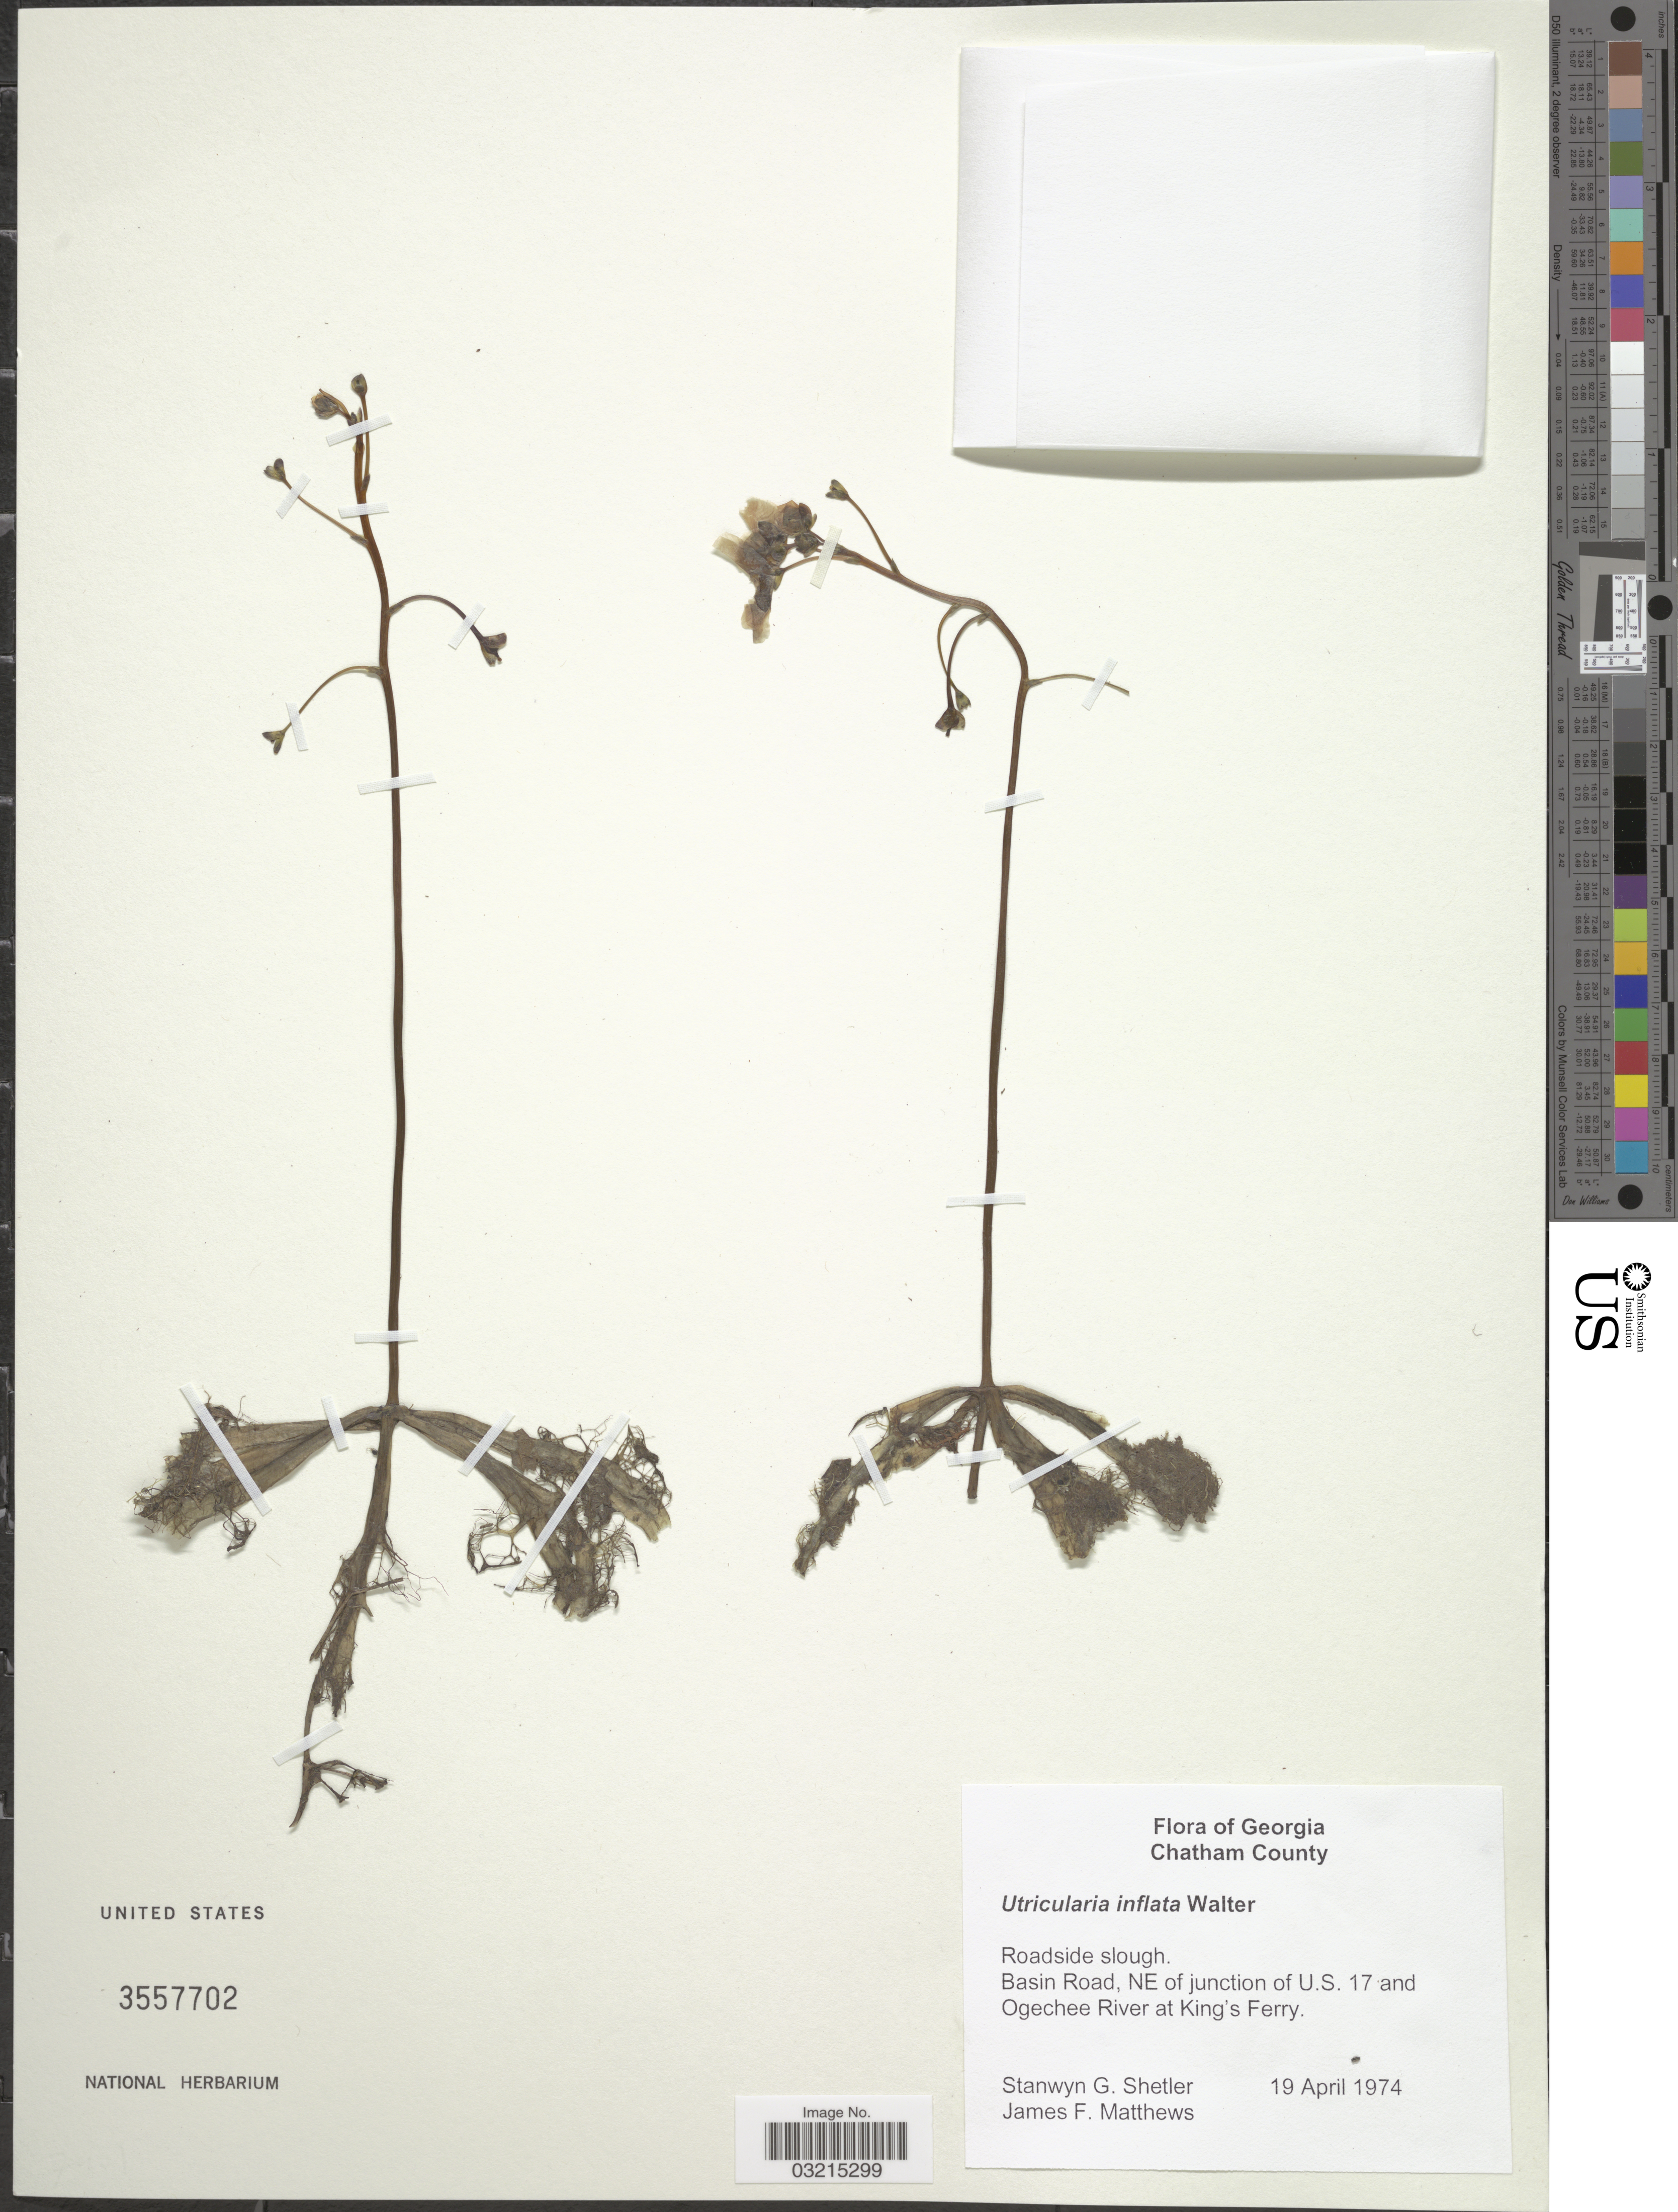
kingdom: Plantae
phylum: Tracheophyta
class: Magnoliopsida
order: Lamiales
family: Lentibulariaceae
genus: Utricularia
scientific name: Utricularia inflata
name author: Walter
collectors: S. Shetler & J. F. Mathews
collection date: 1974-04-19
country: United States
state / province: Georgia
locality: Chatham County. Roadside slough. Basin Road, NE of junction of U.S. 17 and Ogechee River at King's Ferry.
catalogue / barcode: US 3557702